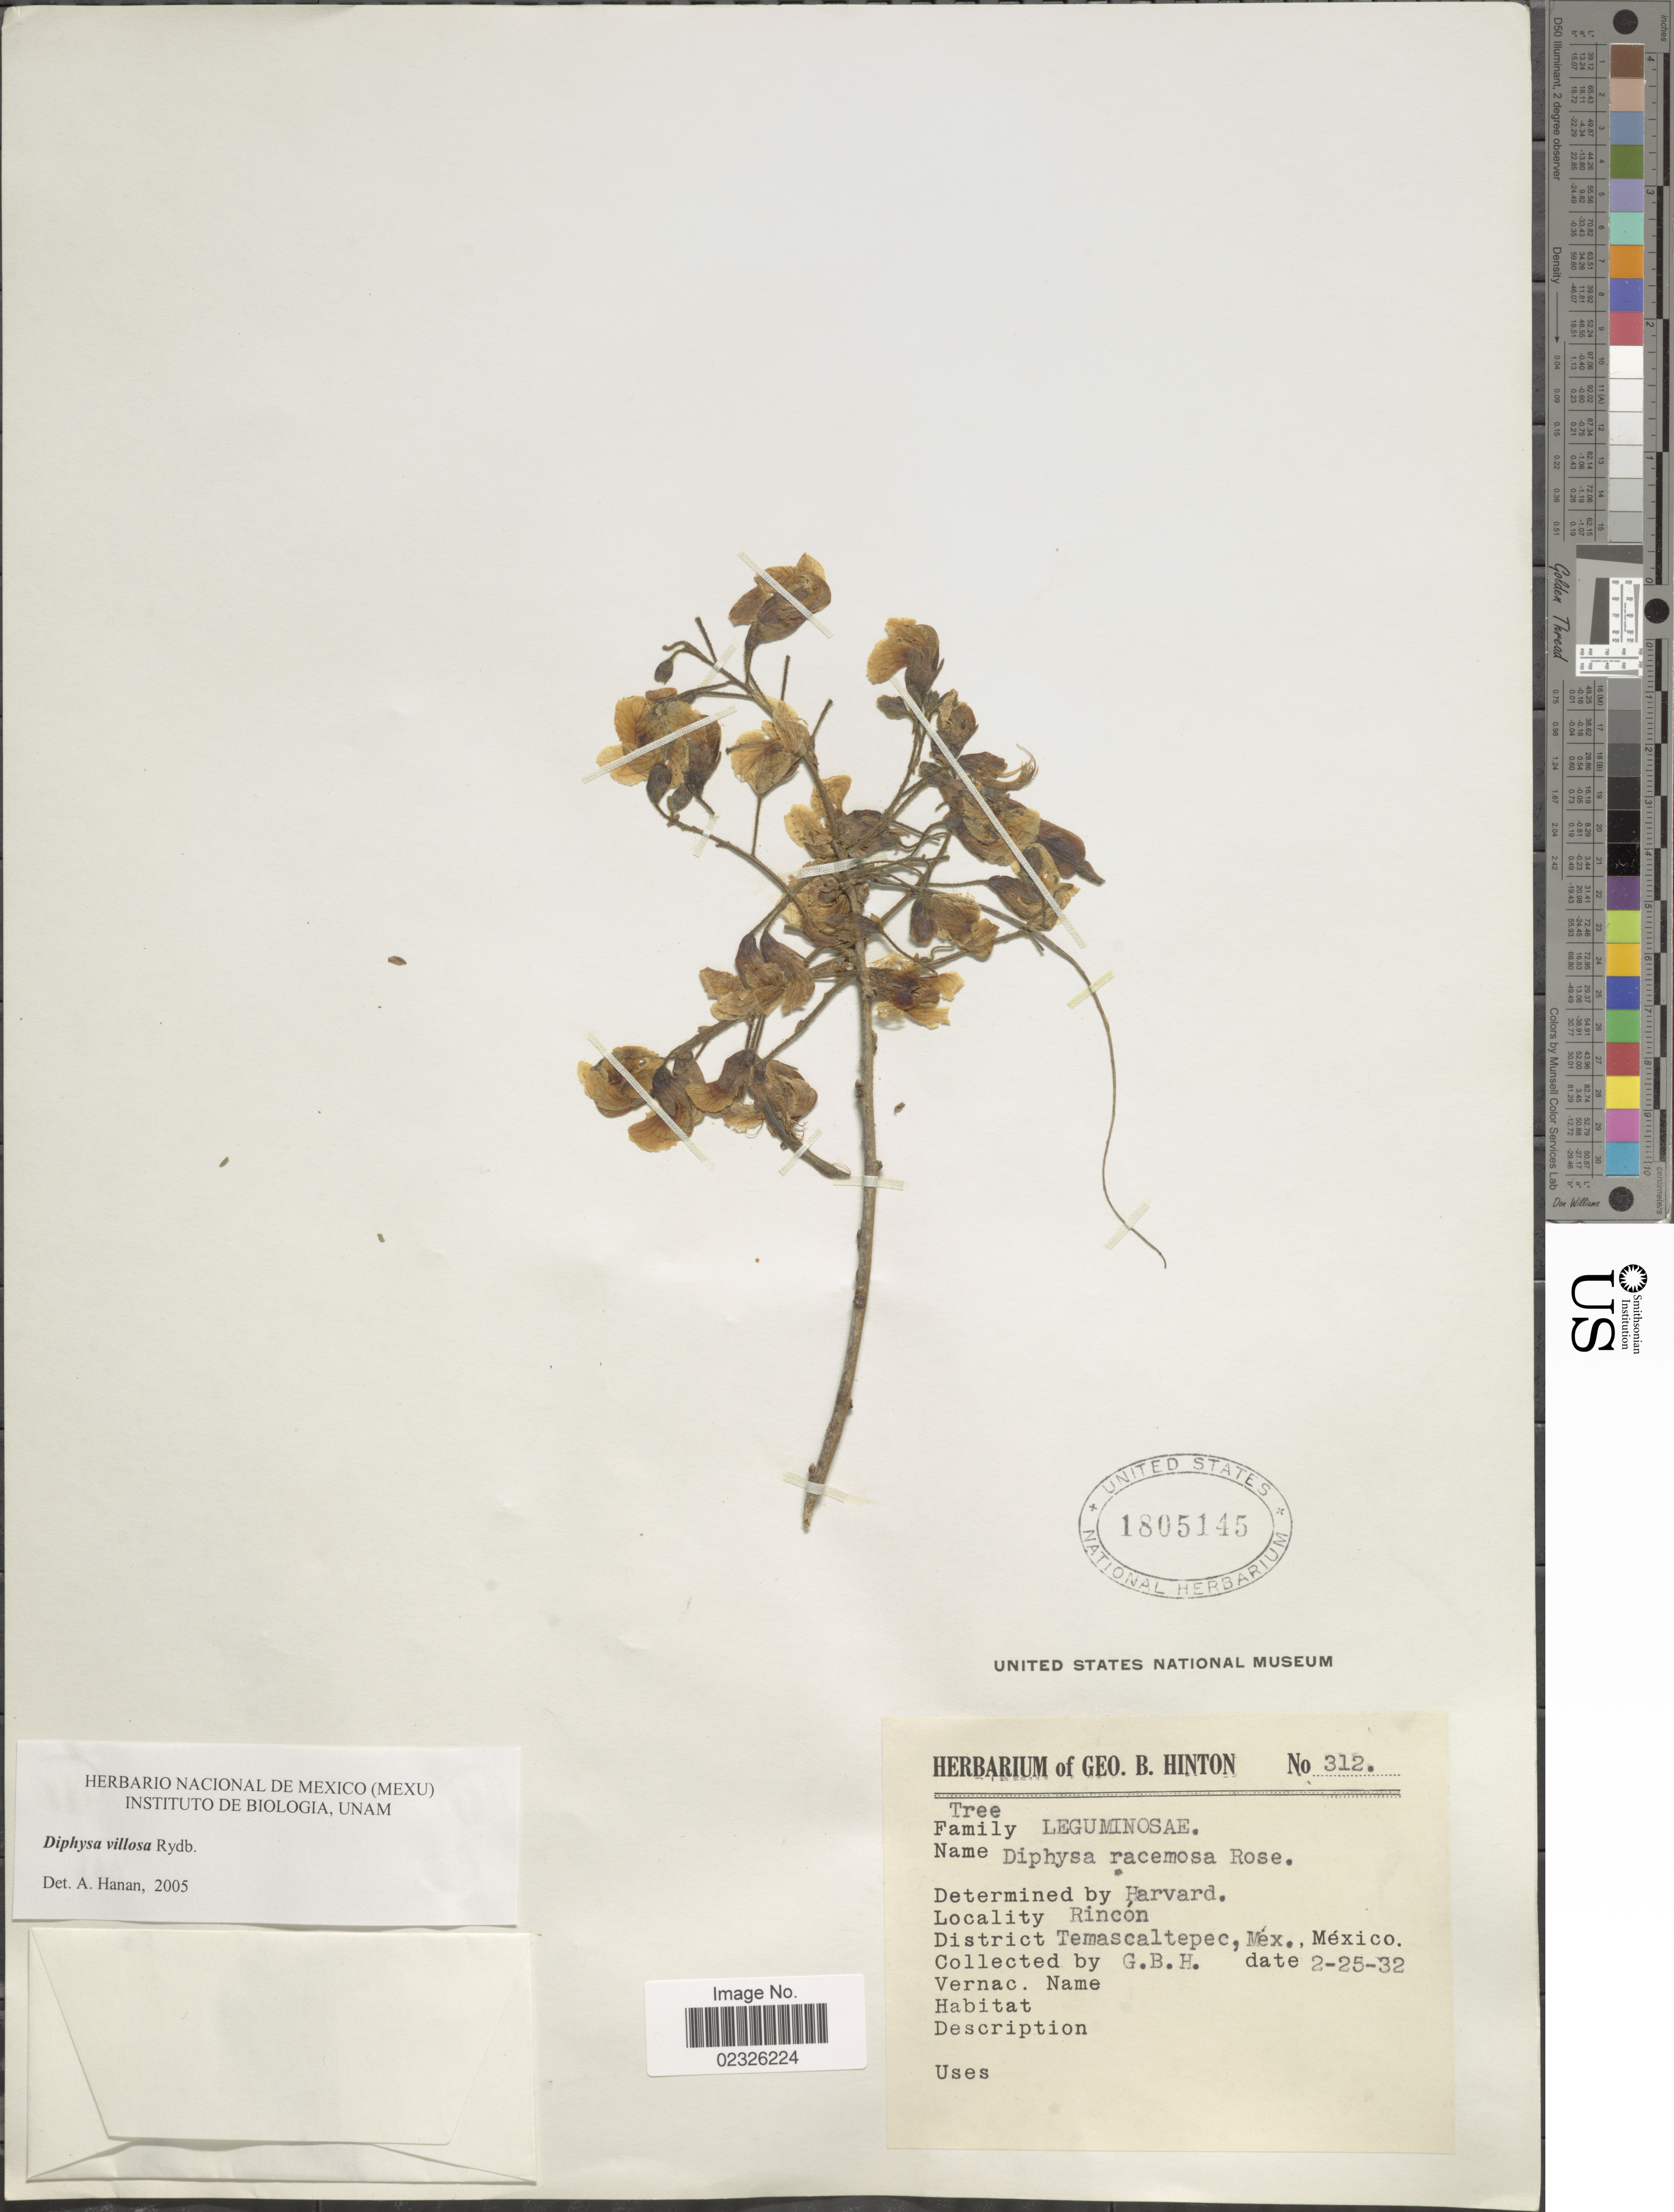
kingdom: Plantae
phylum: Tracheophyta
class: Magnoliopsida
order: Fabales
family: Fabaceae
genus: Diphysa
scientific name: Diphysa villosa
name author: Rydb.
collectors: G. B. Hinton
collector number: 312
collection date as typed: Transcribed d/m/y: 25/2/32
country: Mexico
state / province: México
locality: Rincon, District Temascaltepec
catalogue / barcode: US 1805145